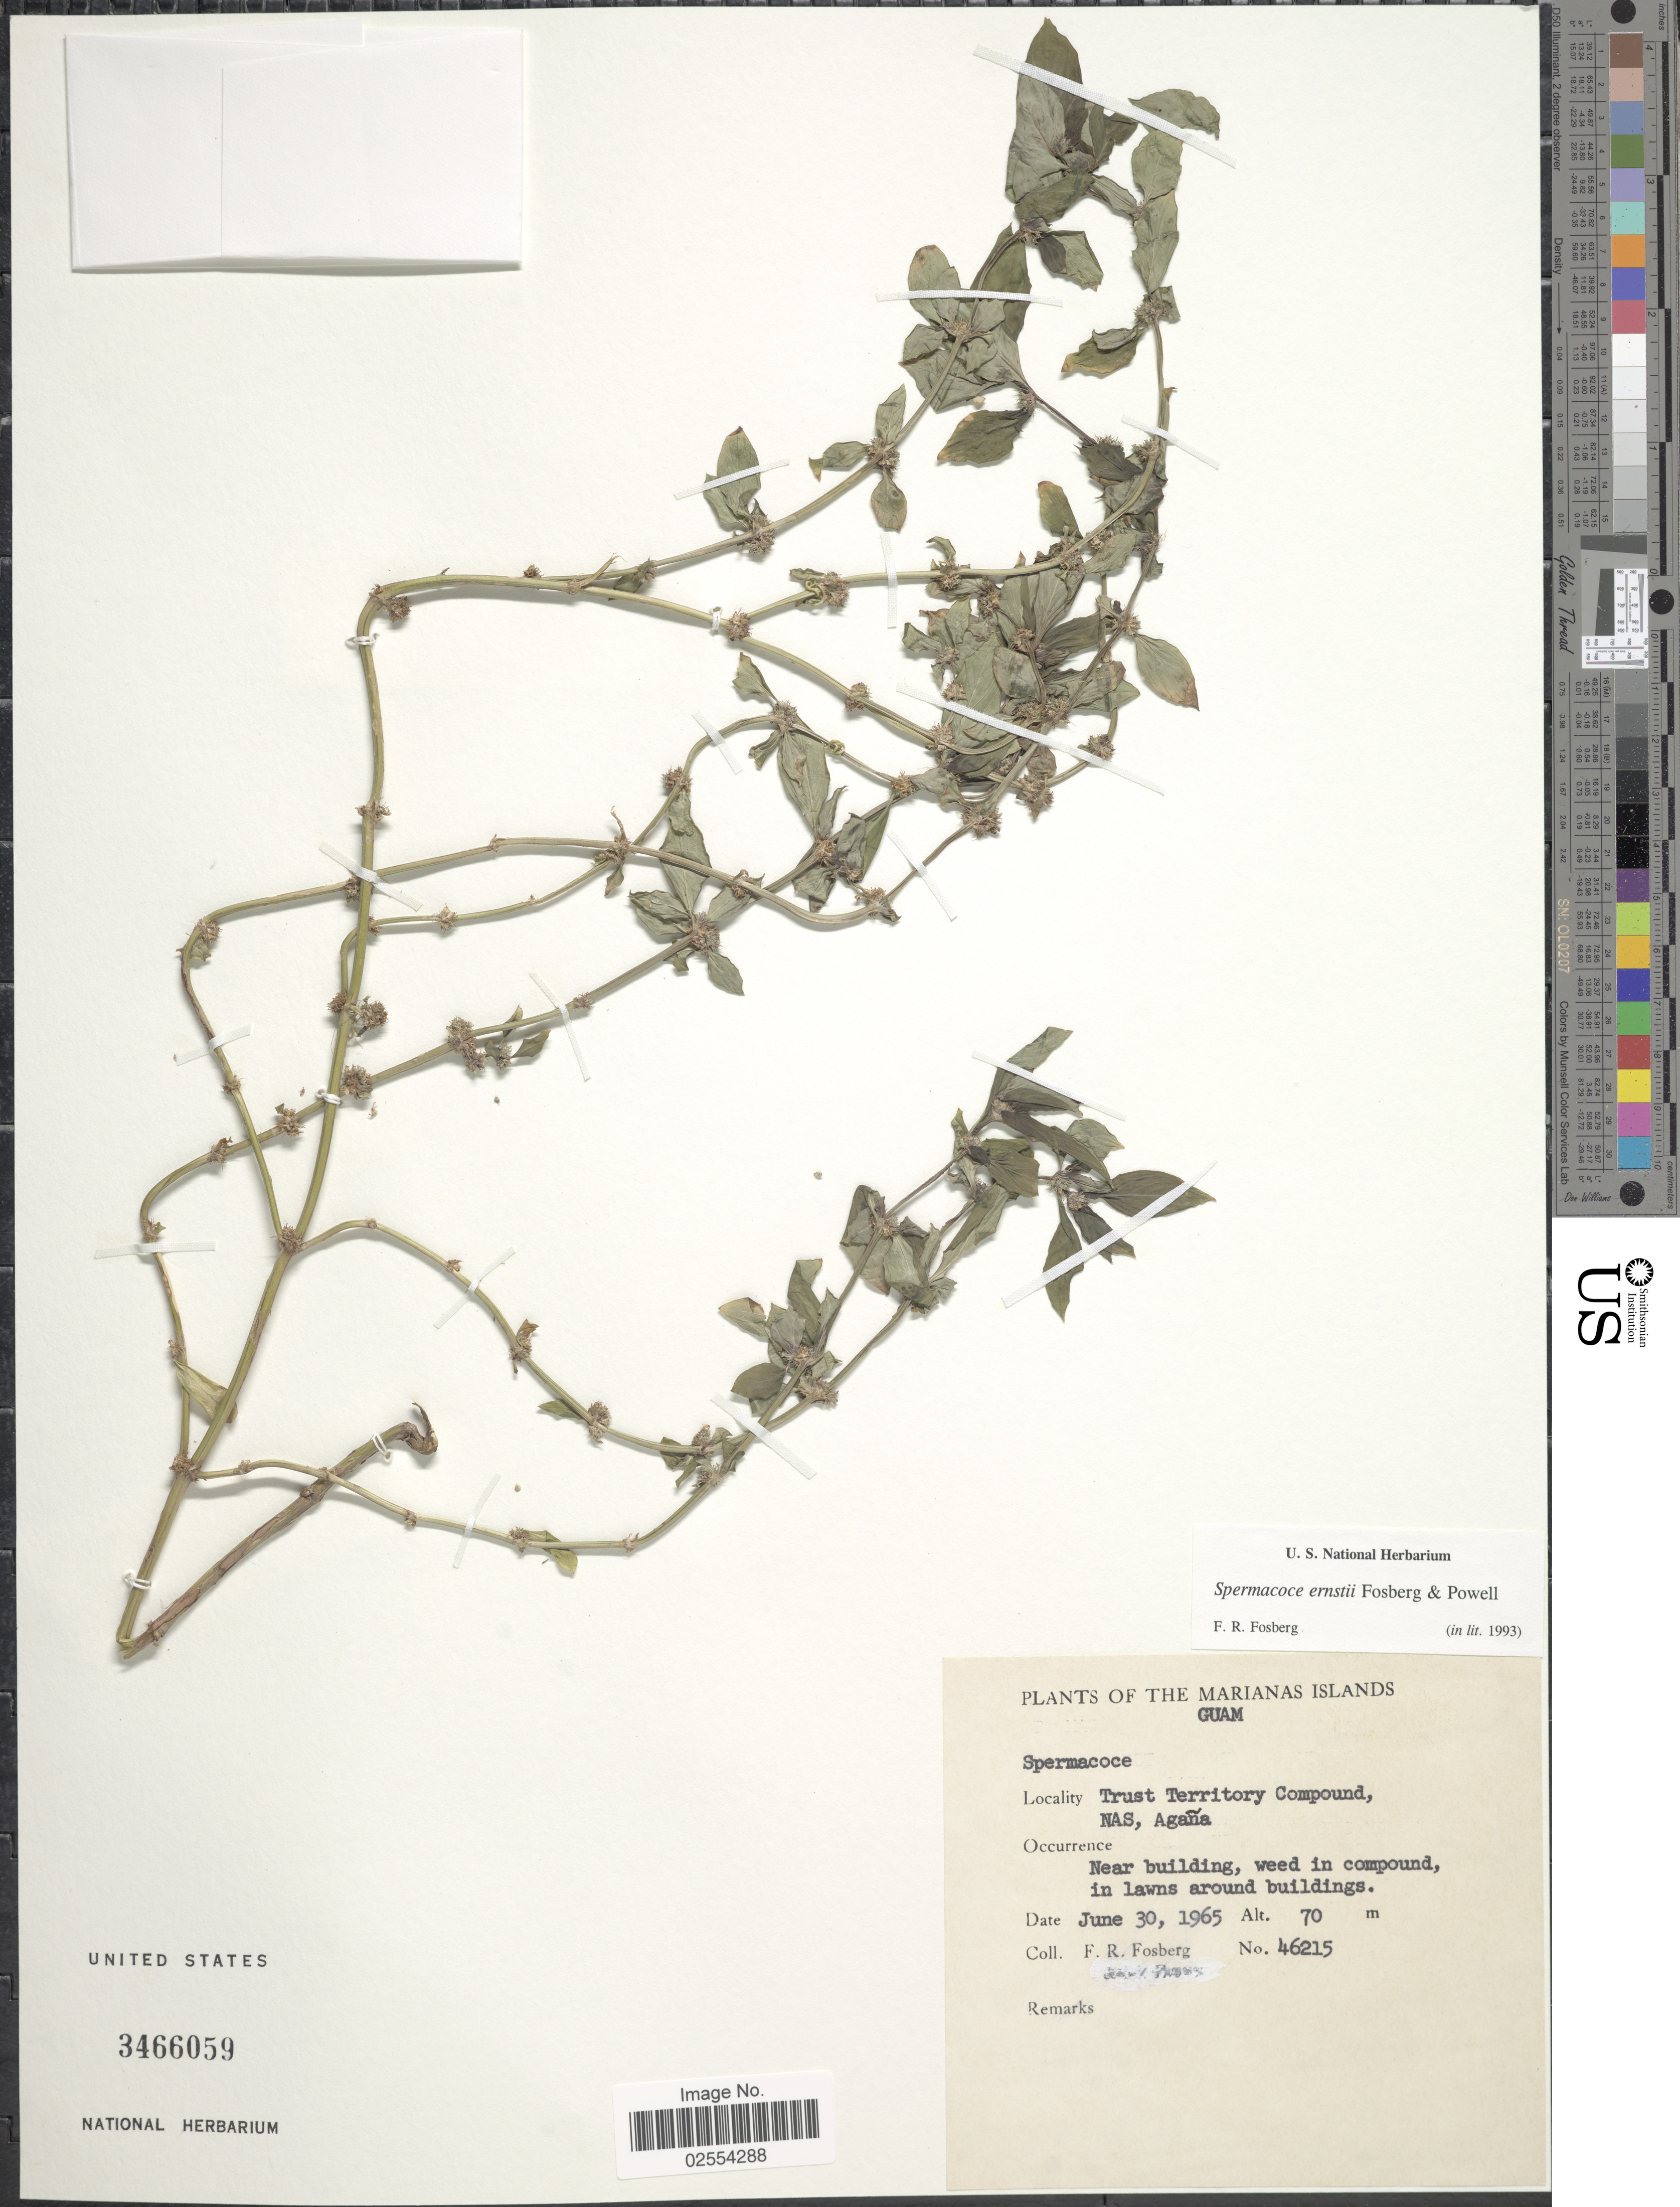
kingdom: Plantae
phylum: Tracheophyta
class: Magnoliopsida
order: Gentianales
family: Rubiaceae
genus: Spermacoce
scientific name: Spermacoce ernstii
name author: Fosberg & D.A. Powell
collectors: F. R. Fosberg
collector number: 46215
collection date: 1965-06-30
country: Guam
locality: The Marianas Islands, Trust Territory Compound, NAS, Agaña, Near building, in lawns around buildings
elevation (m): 70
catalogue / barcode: US 3466059